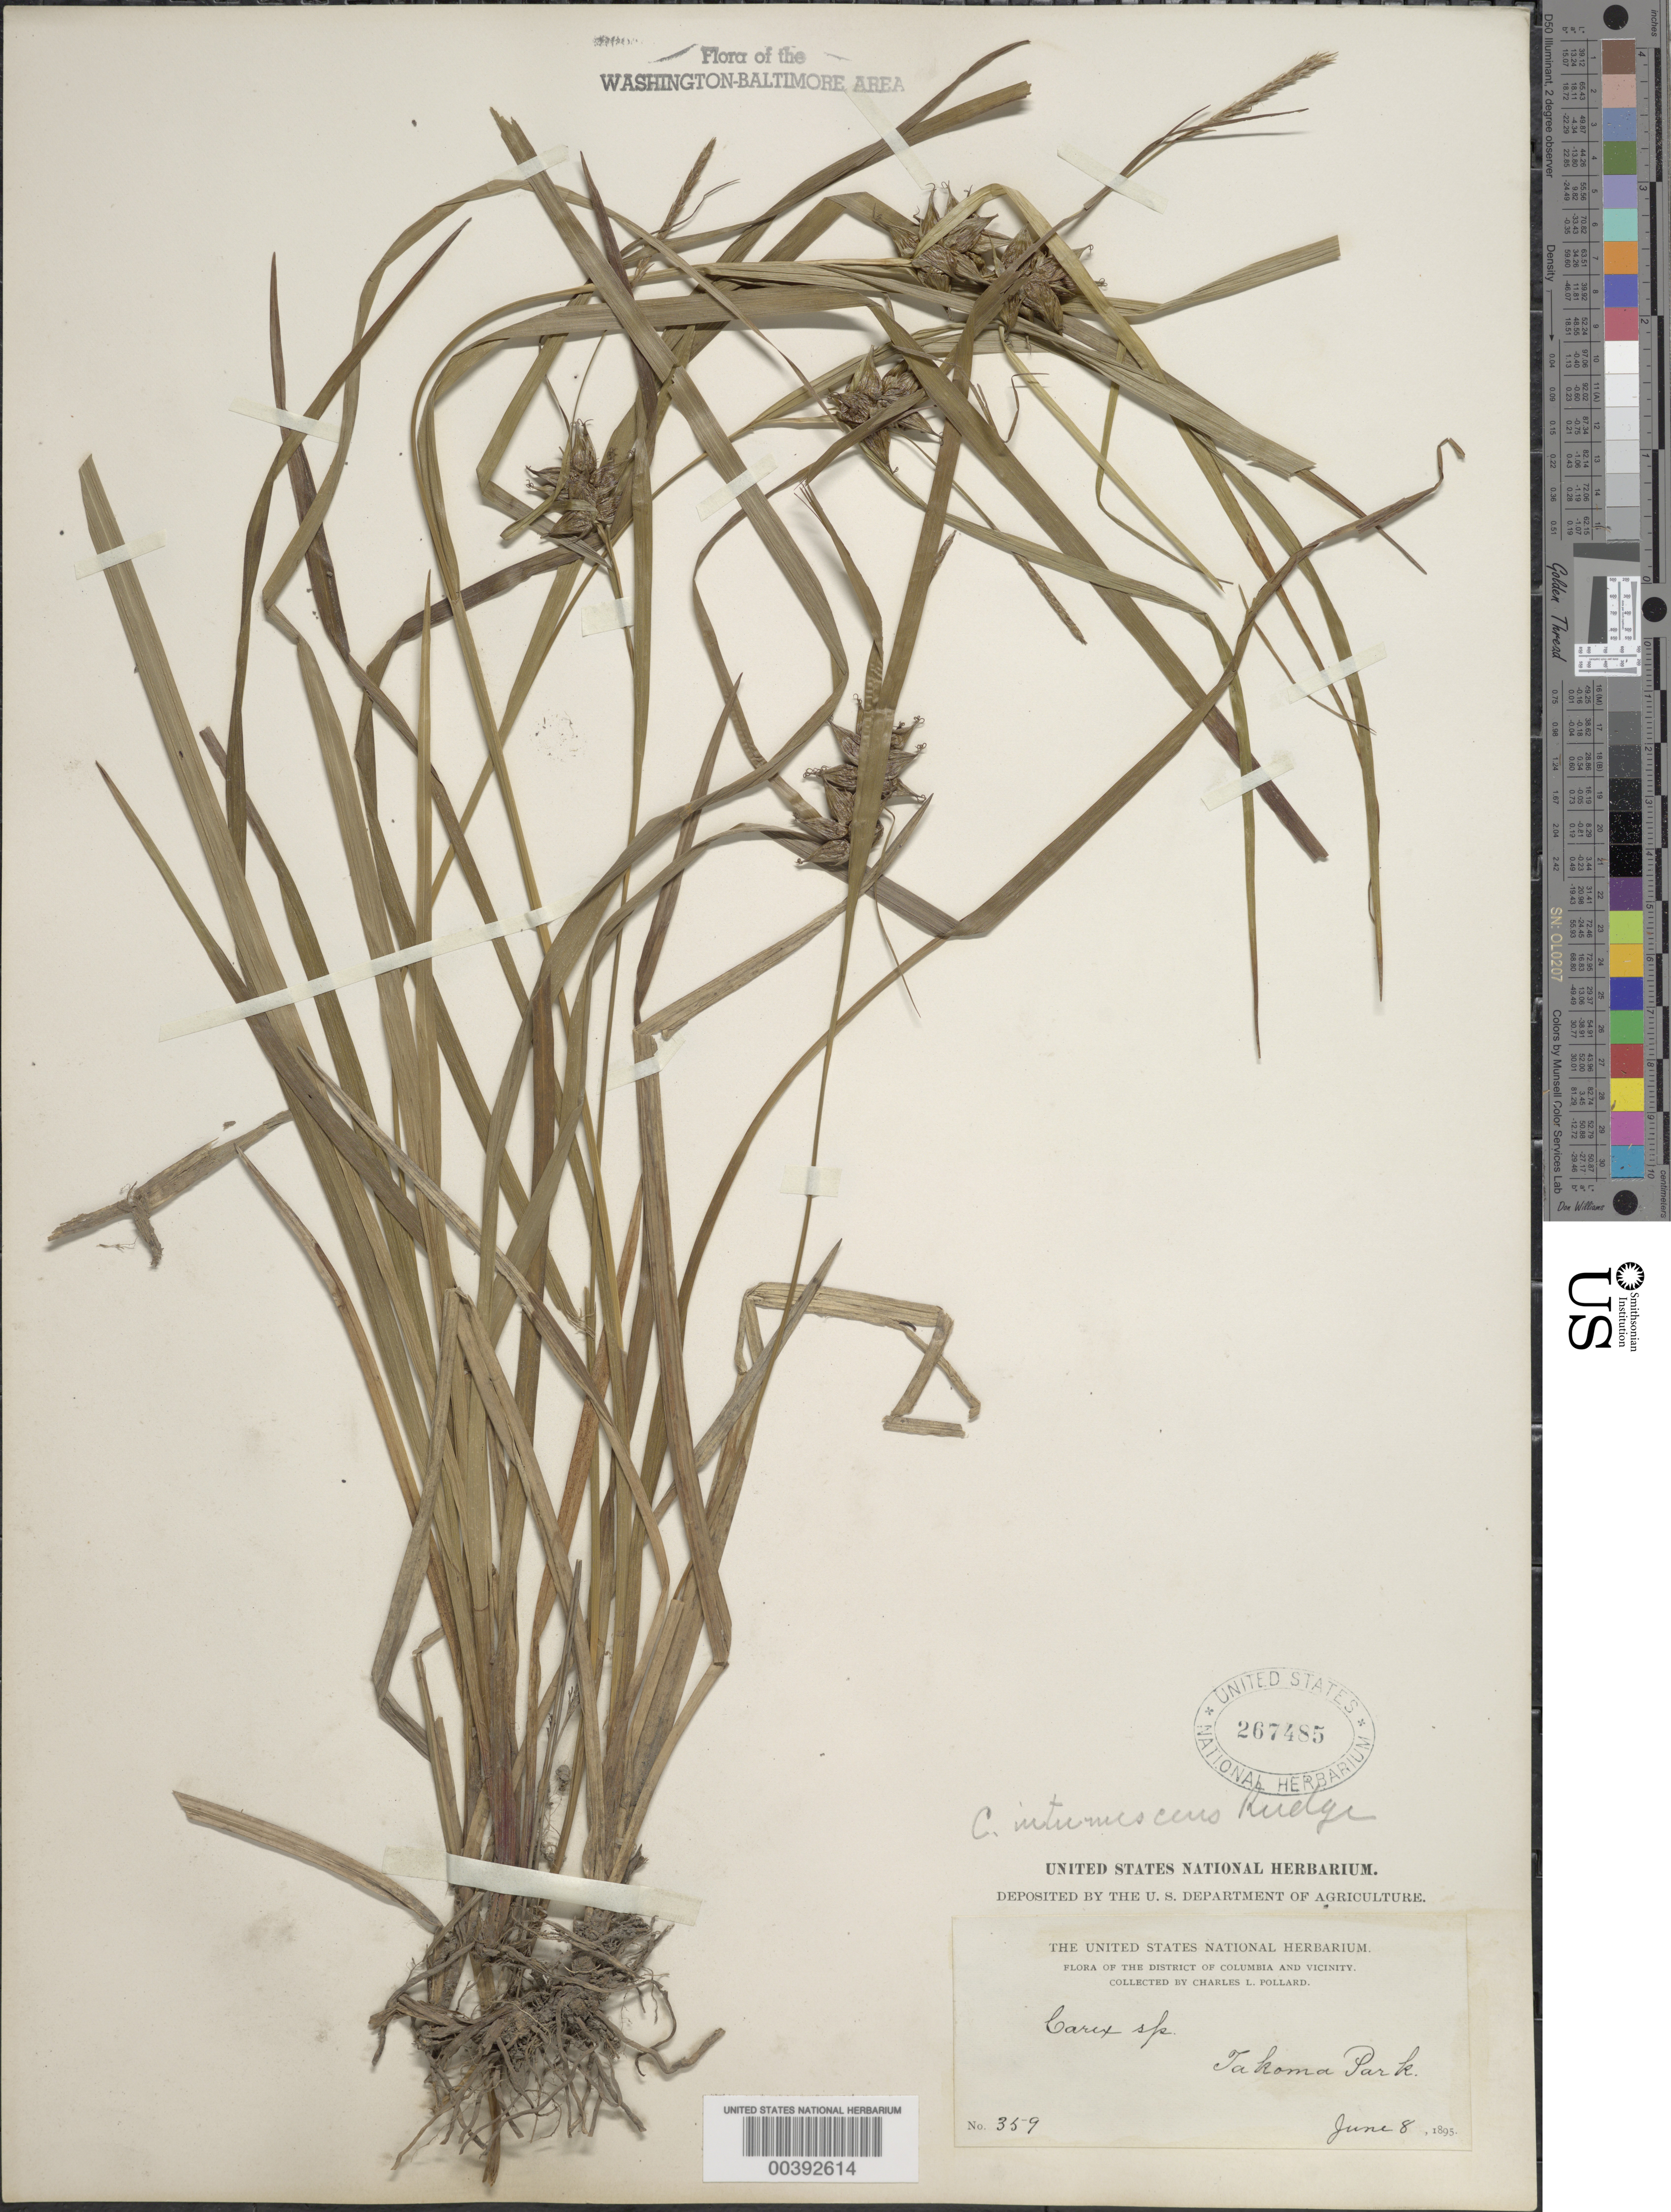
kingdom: Plantae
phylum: Tracheophyta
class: Liliopsida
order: Poales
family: Cyperaceae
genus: Carex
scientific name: Carex intumescens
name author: Rudge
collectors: C. L. Pollard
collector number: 359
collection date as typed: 08 Jun 1895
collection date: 1895-06-08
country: United States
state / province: District of Columbia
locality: Takoma Park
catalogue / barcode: US 267485